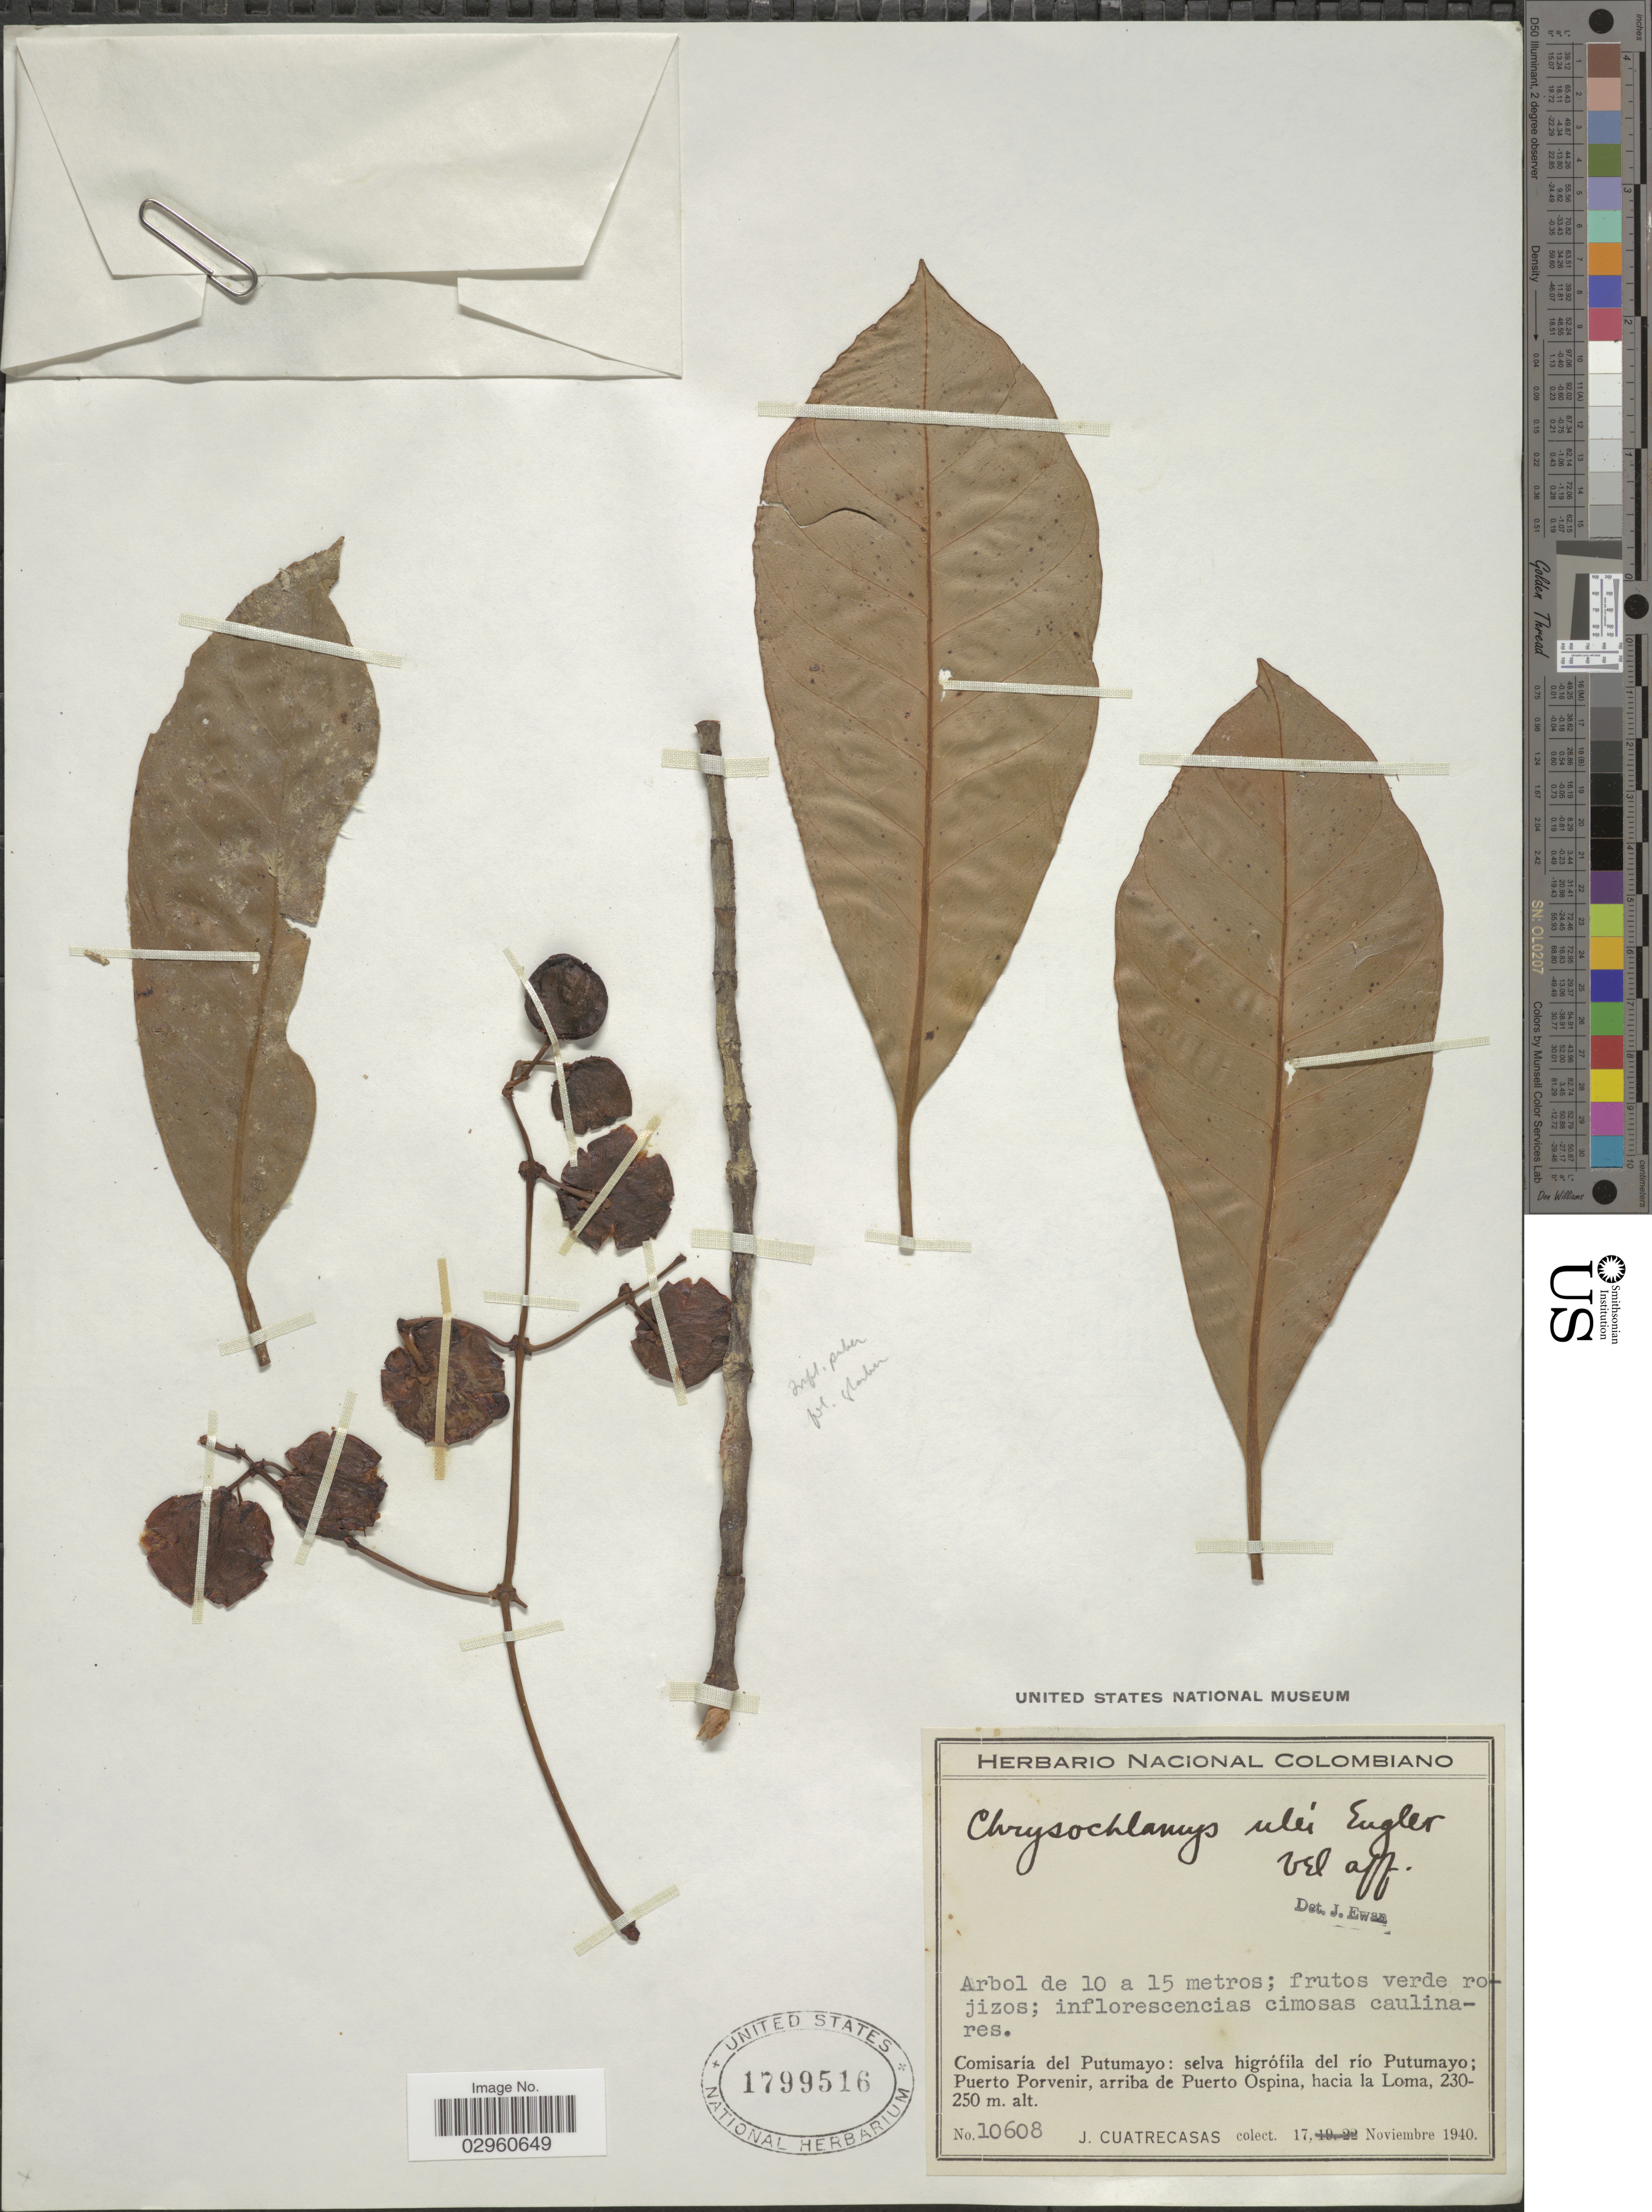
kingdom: Plantae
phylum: Tracheophyta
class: Magnoliopsida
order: Malpighiales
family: Clusiaceae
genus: Chrysochlamys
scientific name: Chrysochlamys ulei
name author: Engl.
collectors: J. Cuatrecasas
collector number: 10608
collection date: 1940-11-17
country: Colombia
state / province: Putumayo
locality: Comisaría del Putumayo: selva higrófila del río Putumayo; Puerto Porvenir, arriba de Puerto Ospina, hacia la Loma.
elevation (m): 230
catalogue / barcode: US 1799516